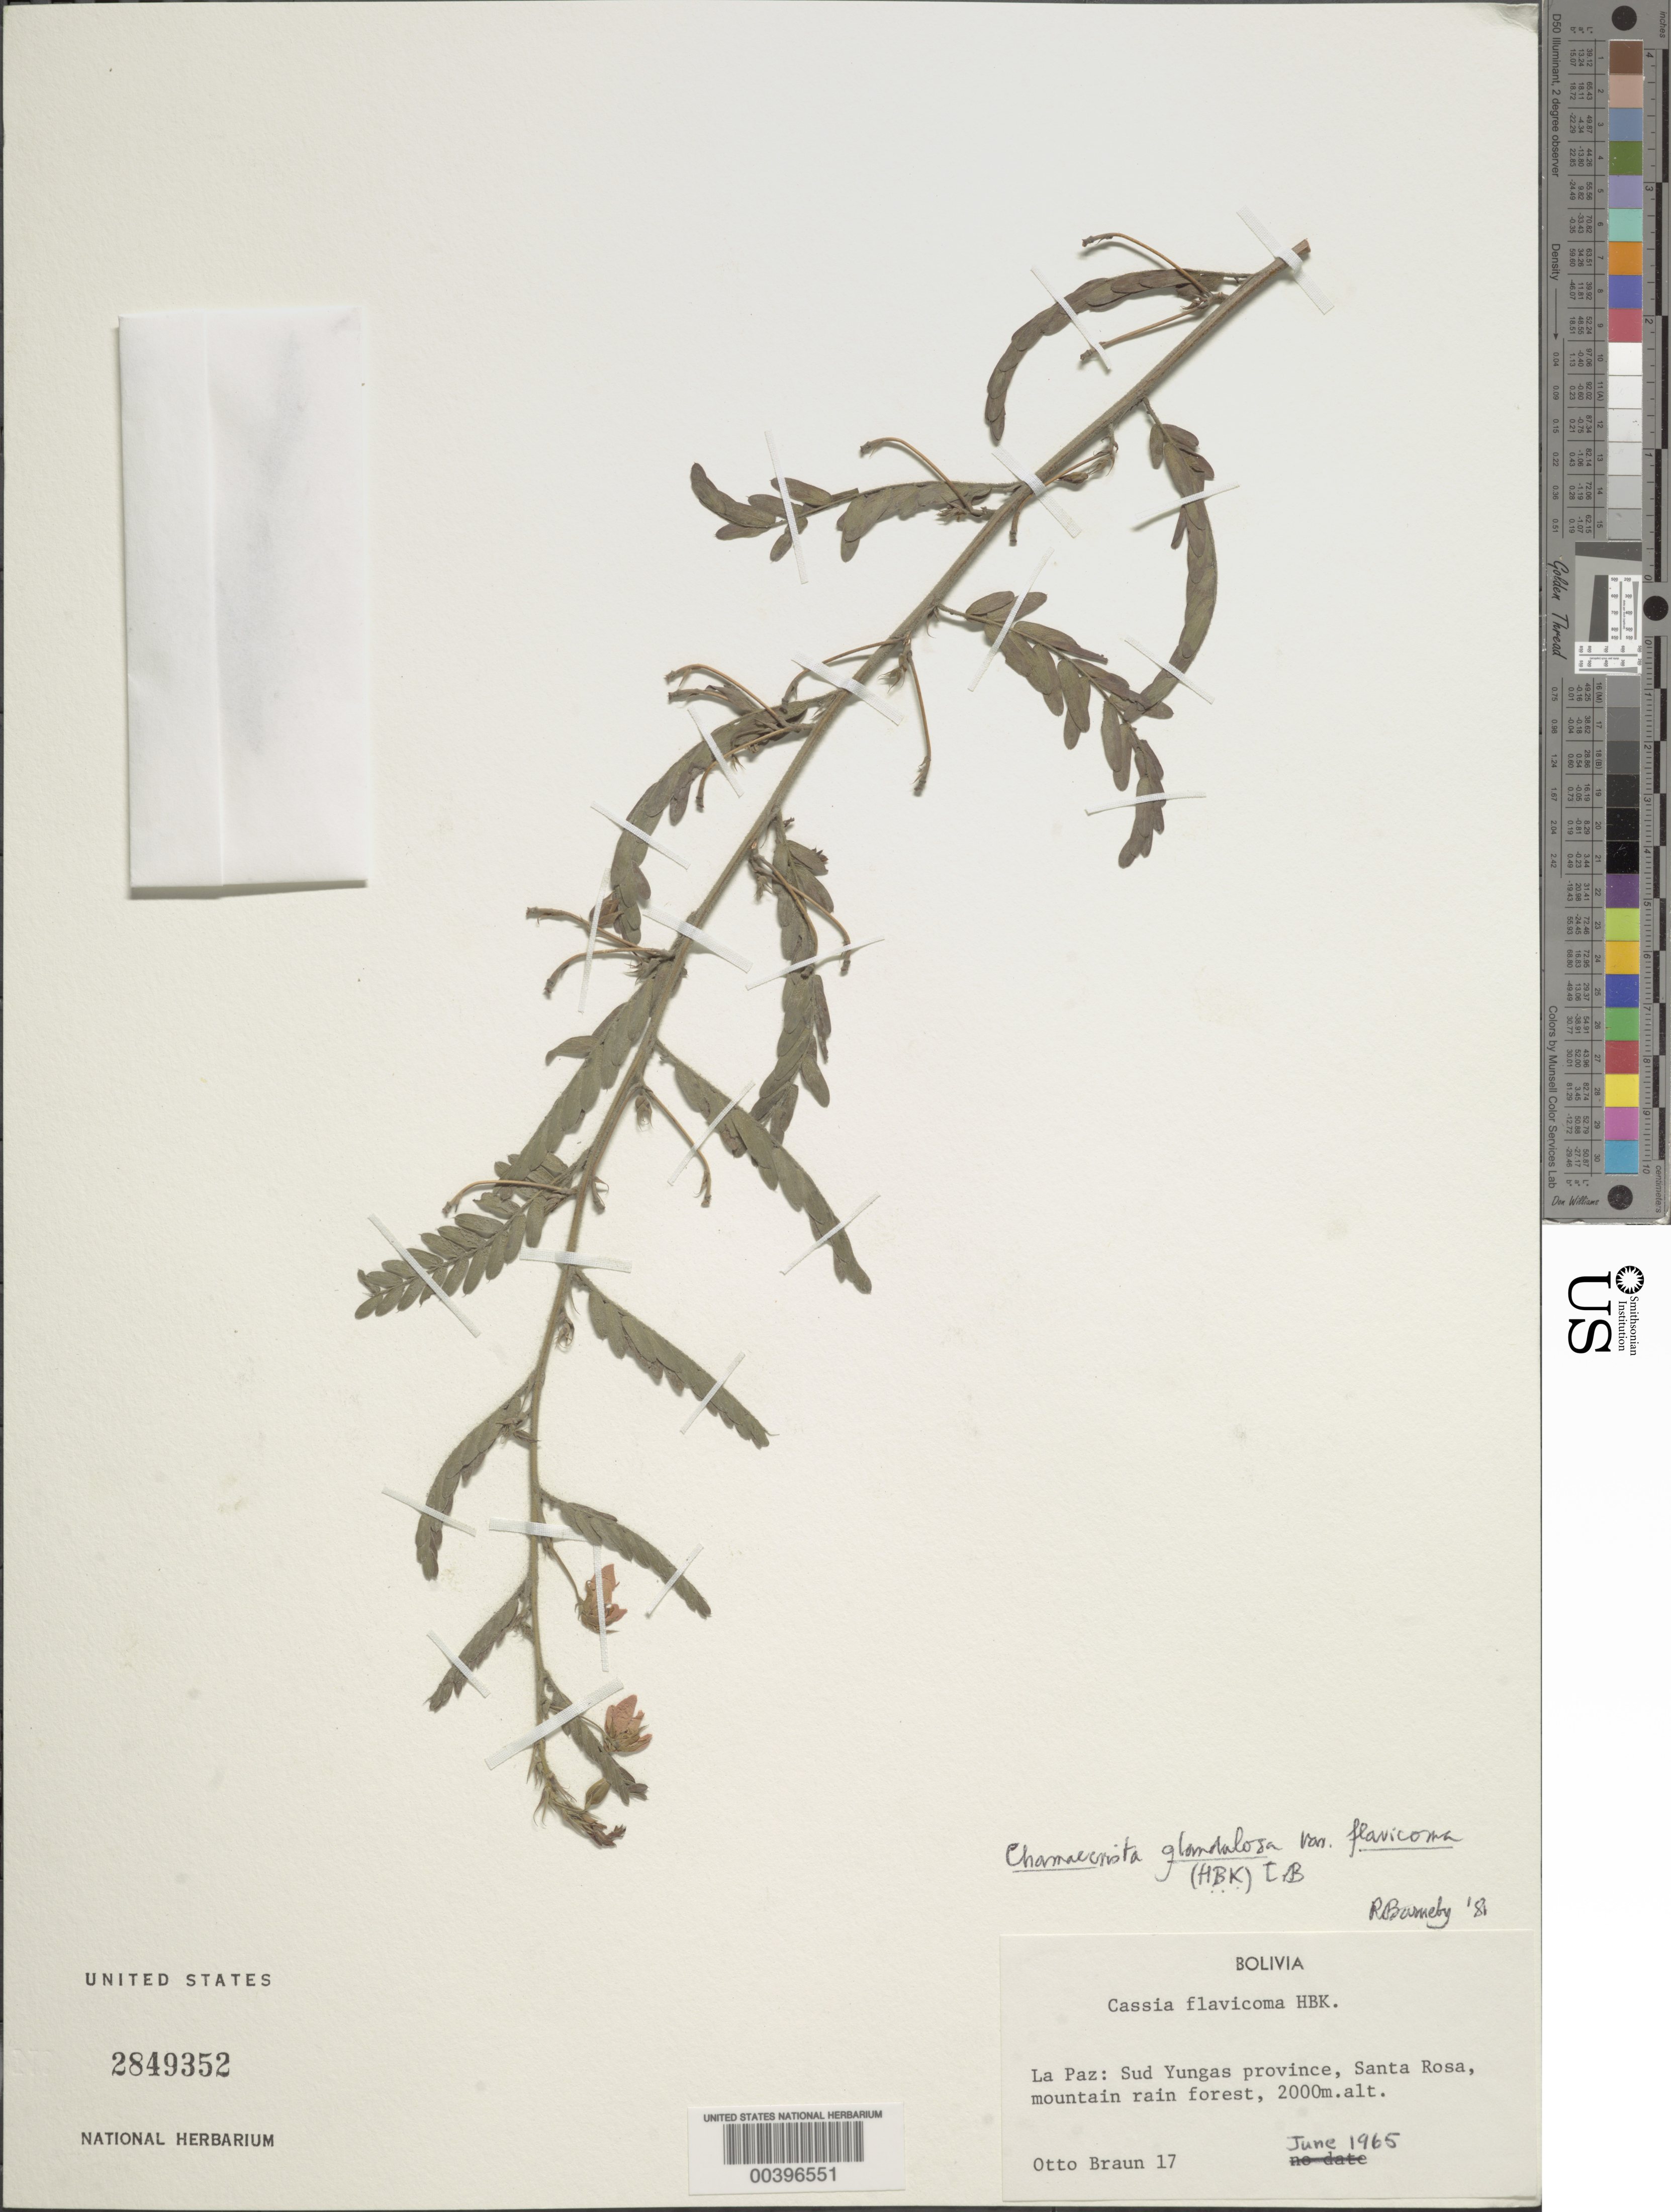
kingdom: Plantae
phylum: Tracheophyta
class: Magnoliopsida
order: Fabales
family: Fabaceae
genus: Chamaecrista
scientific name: Chamaecrista glandulosa var. flavicoma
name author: (Kunth) H.S. Irwin & Barneby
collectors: O. Braun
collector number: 17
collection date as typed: Jun 1965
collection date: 1965-06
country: Bolivia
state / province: La Paz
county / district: Sud Yungas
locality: Santa Rosa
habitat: Mountain rain forest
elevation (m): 2000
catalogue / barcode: US 2849352